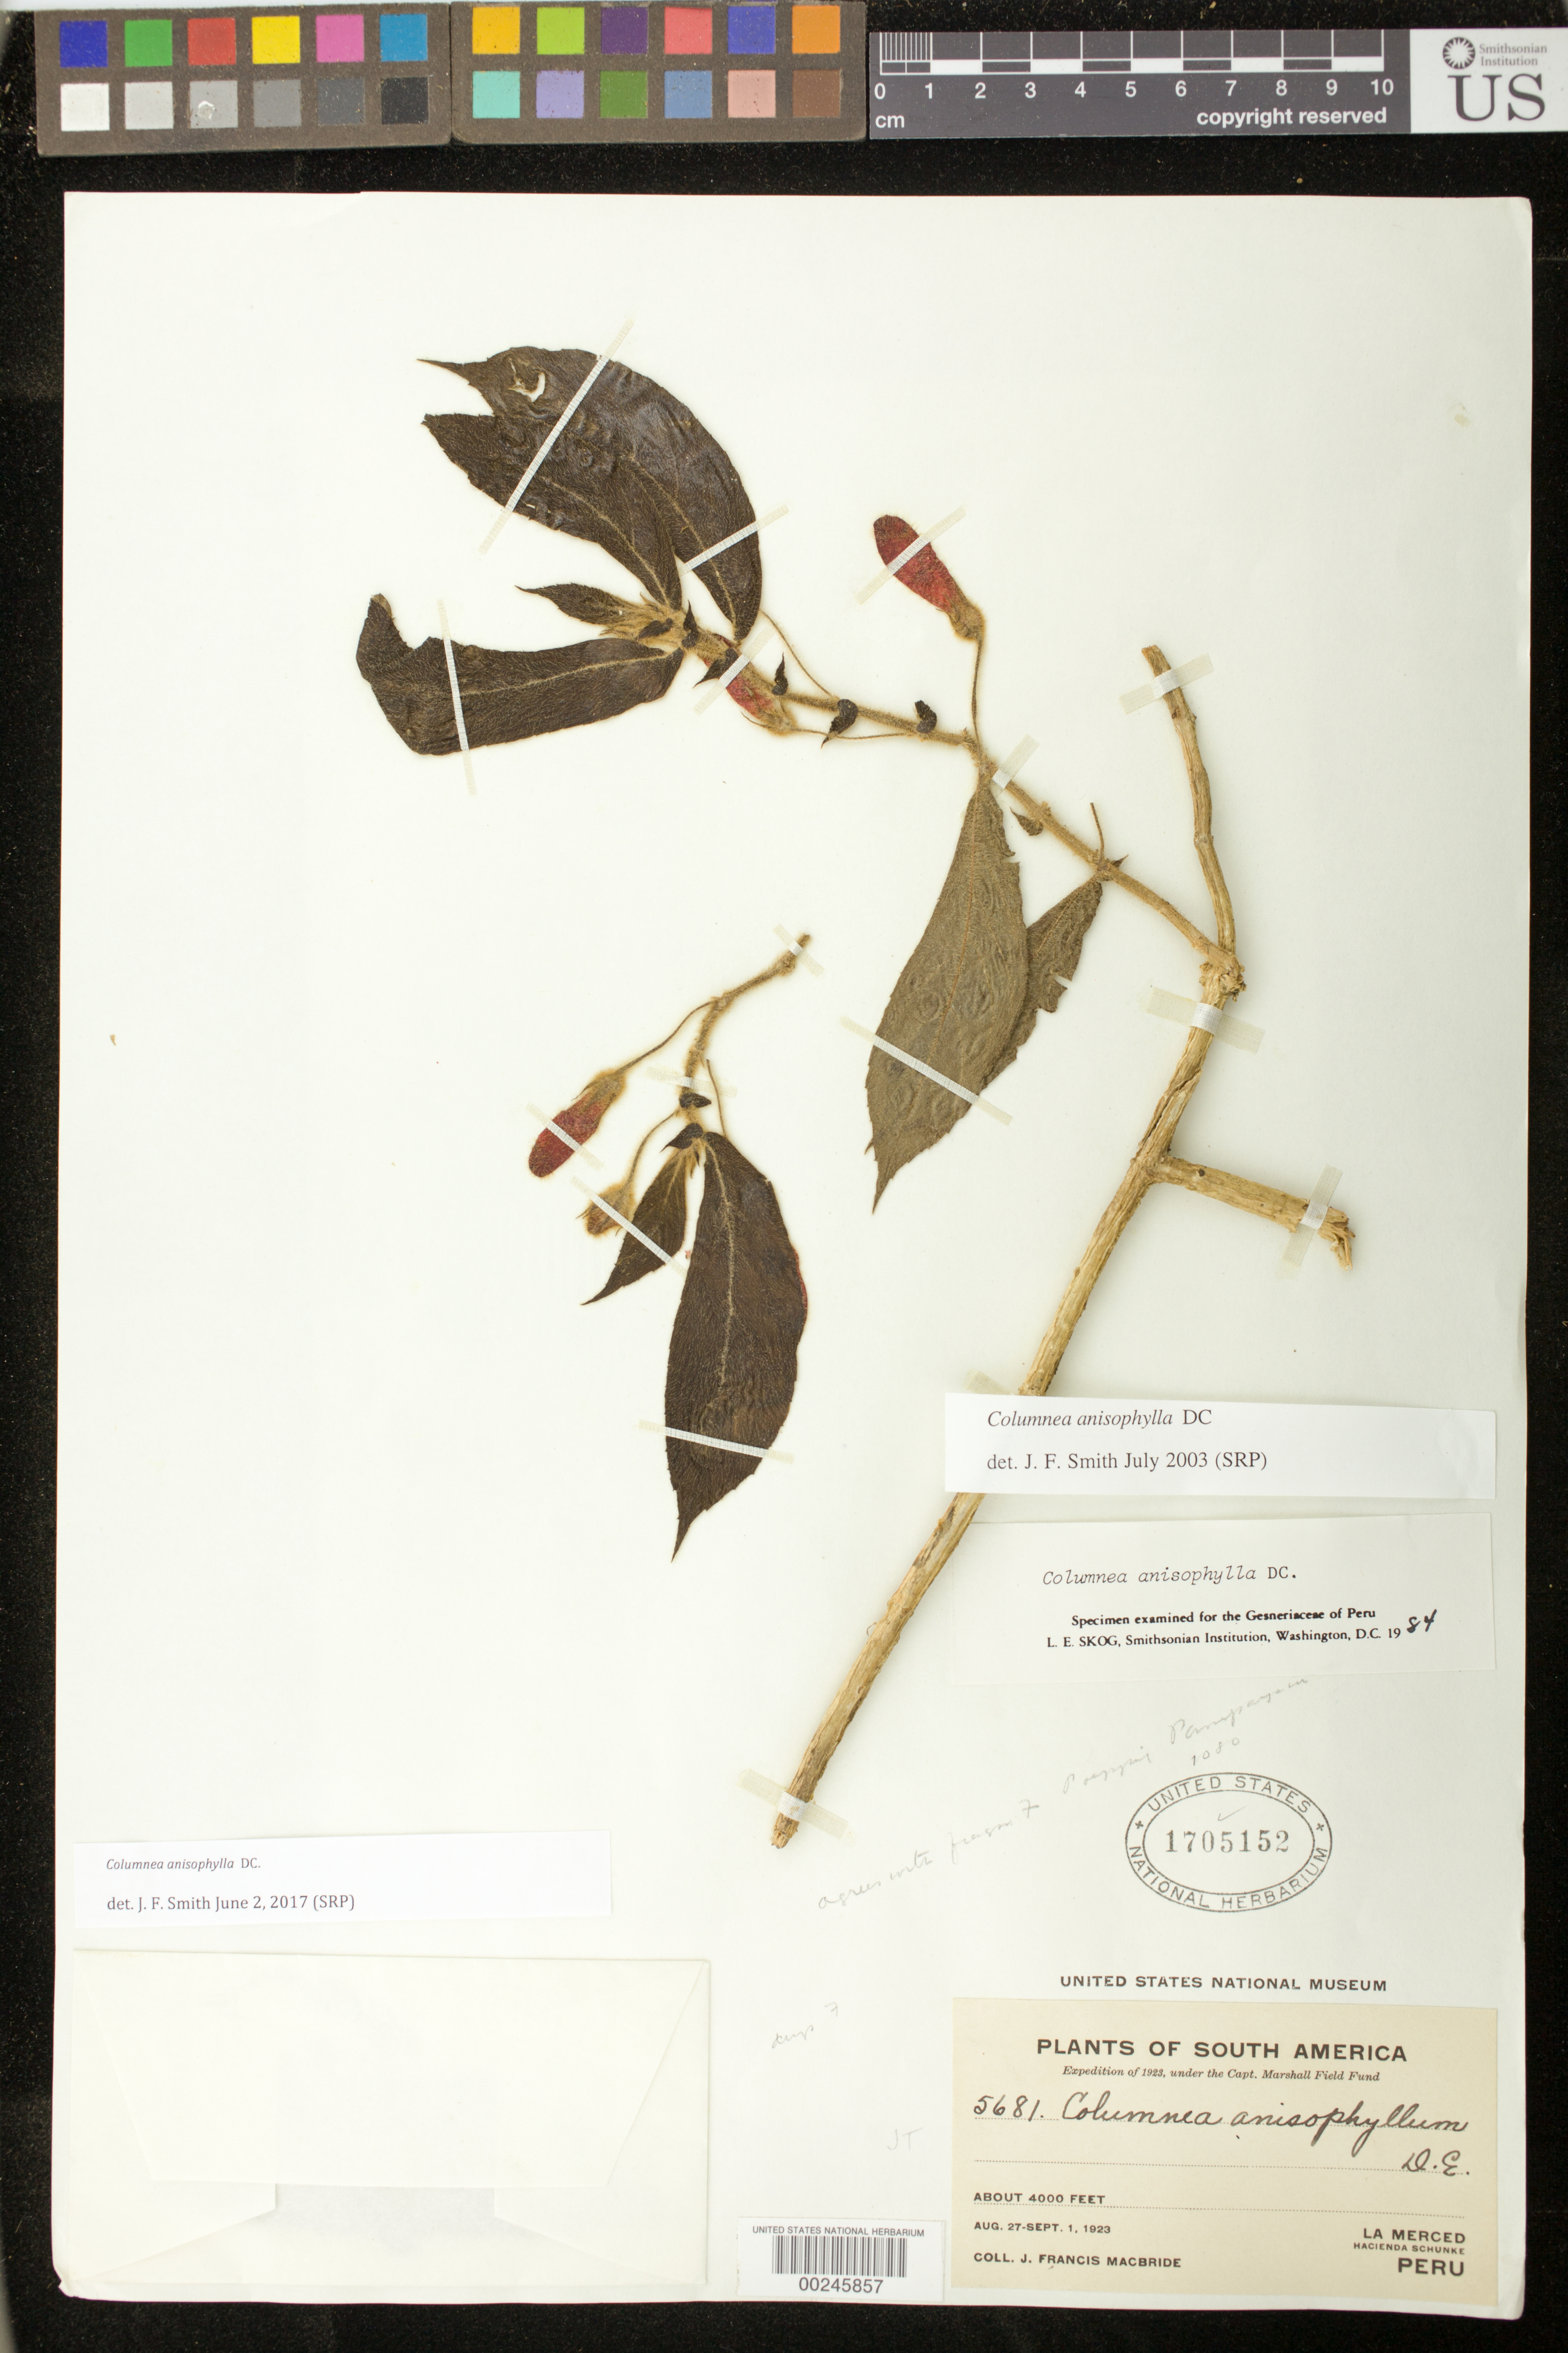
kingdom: Plantae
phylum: Tracheophyta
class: Magnoliopsida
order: Lamiales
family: Gesneriaceae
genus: Columnea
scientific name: Columnea anisophylla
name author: DC.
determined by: Smith, J. F.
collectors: J. F. Macbride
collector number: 5681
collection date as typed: Aug-Sep 1923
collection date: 1923-08/1923-09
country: Peru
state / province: Junín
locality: La Merced, Hacienda Schunke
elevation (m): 1219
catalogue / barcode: US 1705152